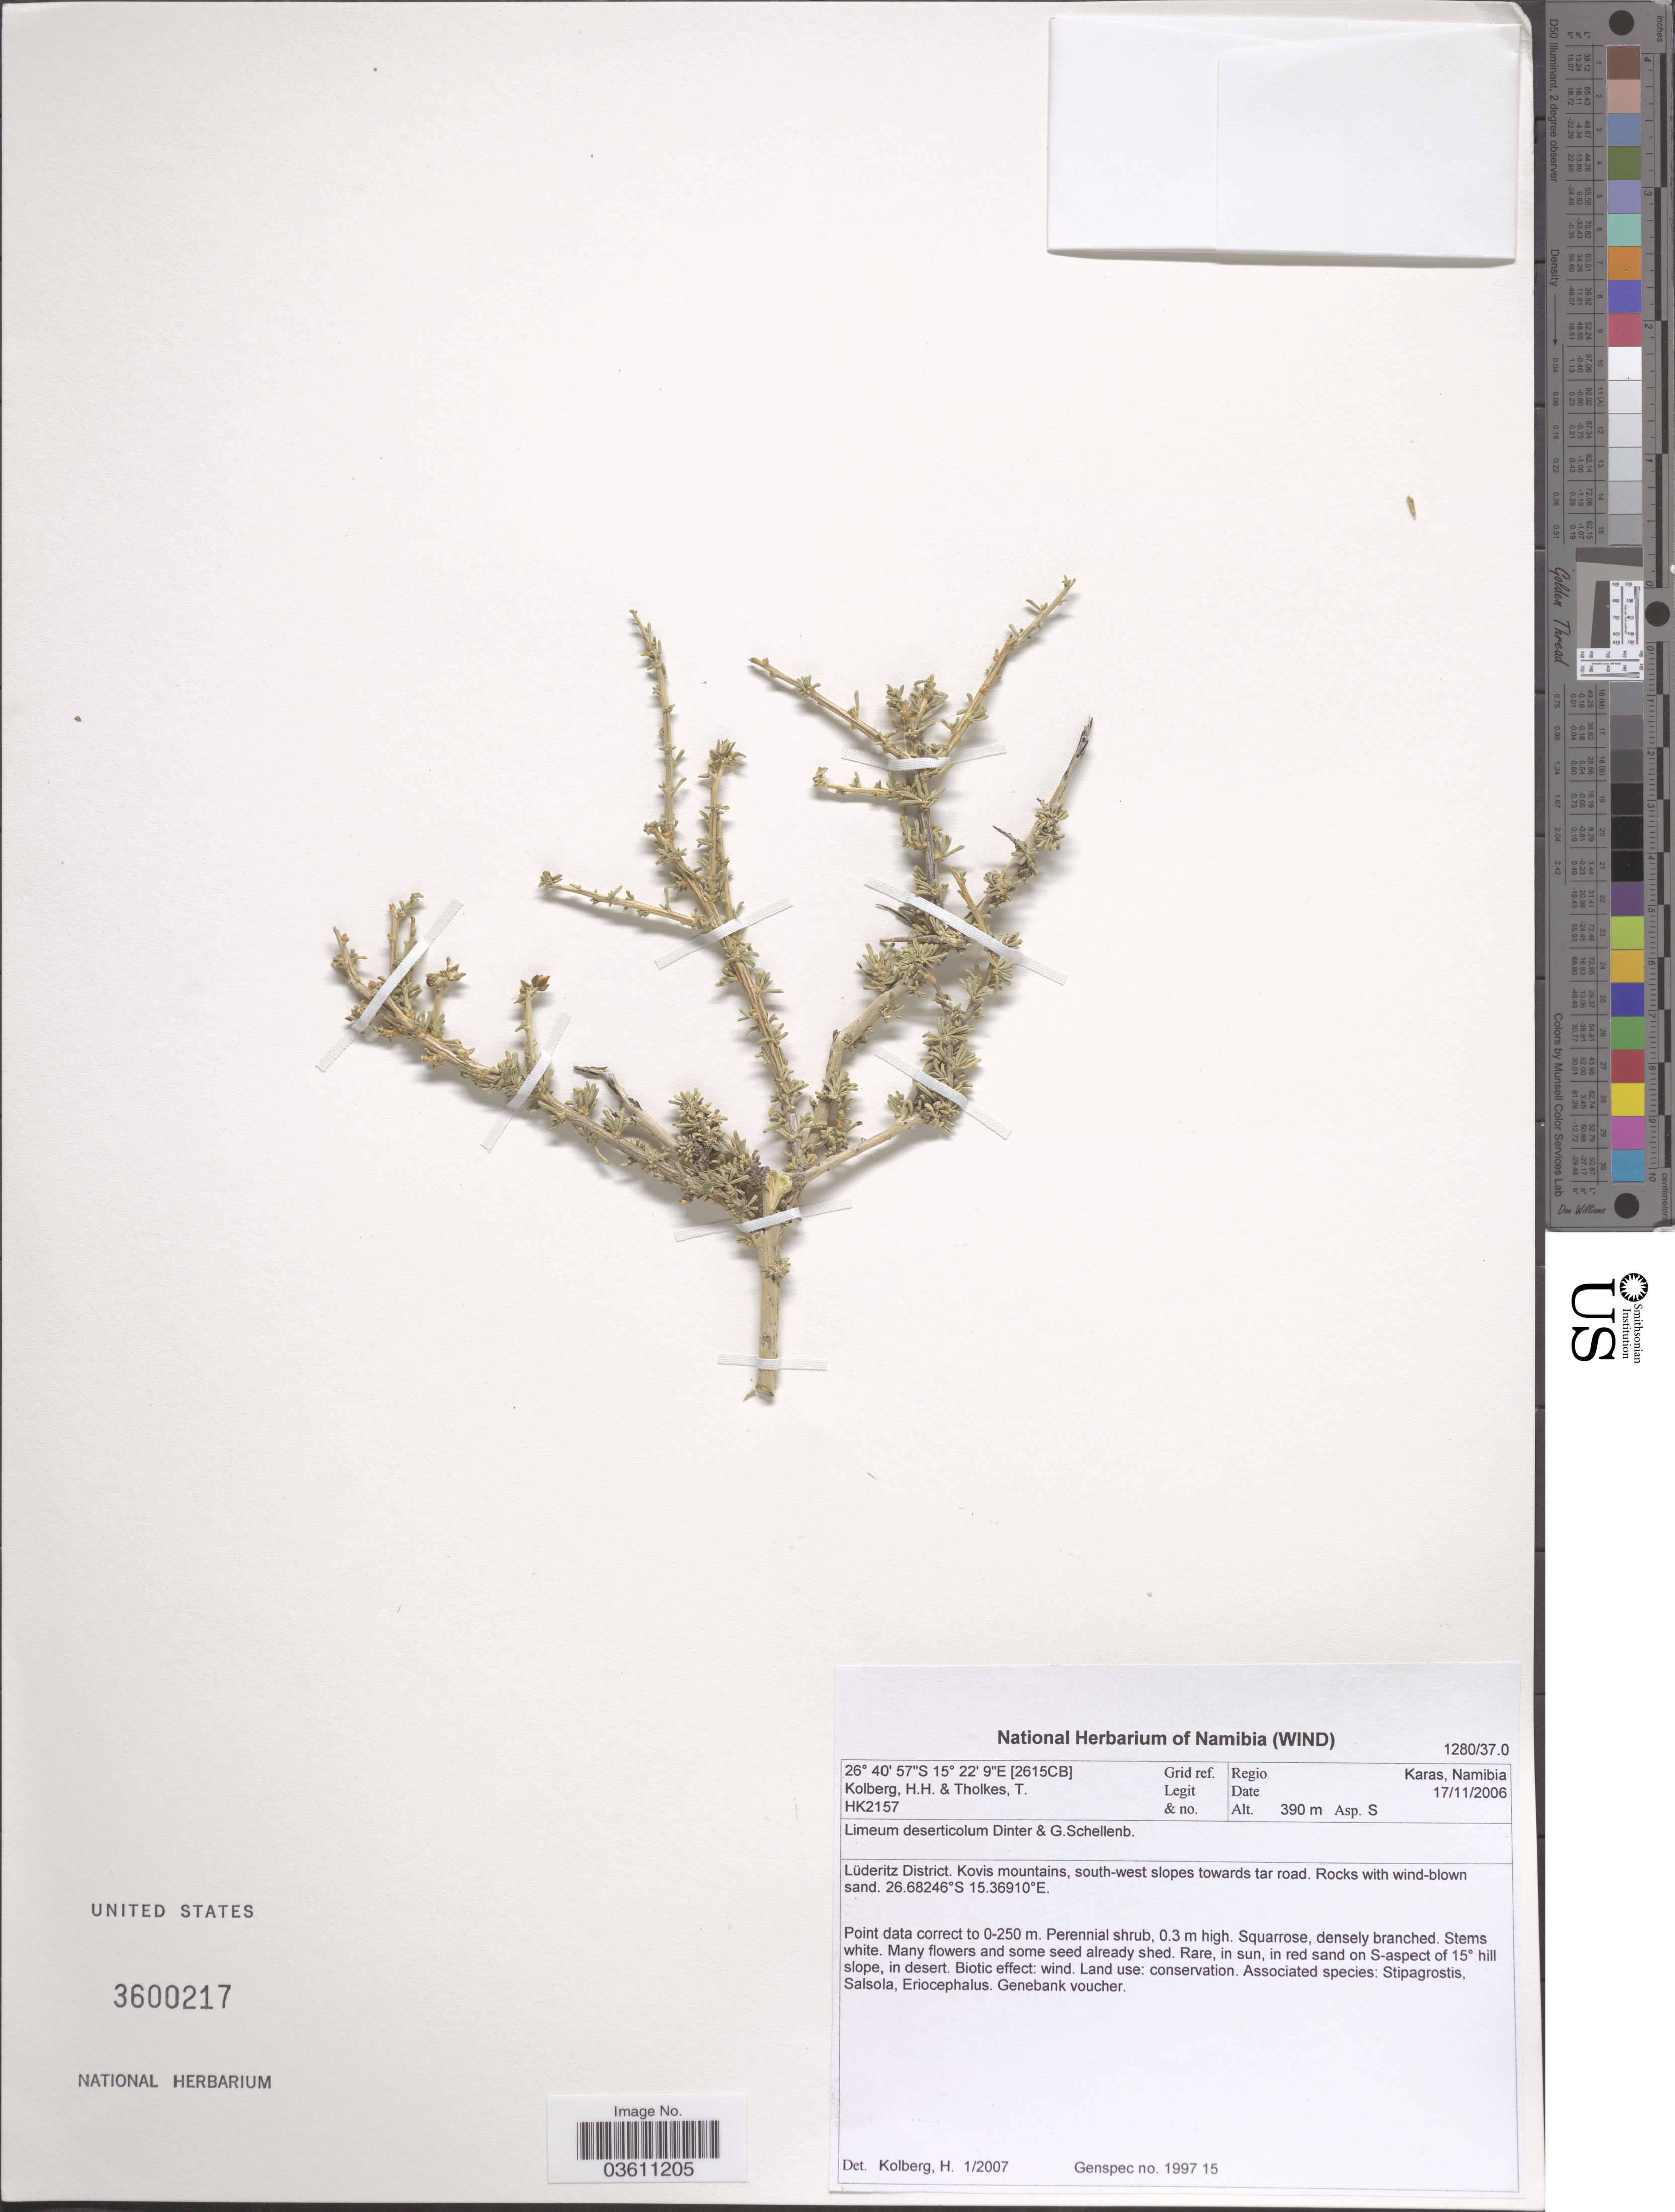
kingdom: Plantae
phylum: Tracheophyta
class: Magnoliopsida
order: Caryophyllales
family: Limeaceae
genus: Limeum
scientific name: Limeum deserticolum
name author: Dinter & Schellenb.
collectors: H. H. Kolberg & T. Tholkes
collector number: HK2157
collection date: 2006-11-17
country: Namibia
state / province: Karas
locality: [2615CB] Grid ref. Lüderitz District. Kovis mountains, south-west slopes towards tar road. Asp. S.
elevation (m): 390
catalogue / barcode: US 3600217